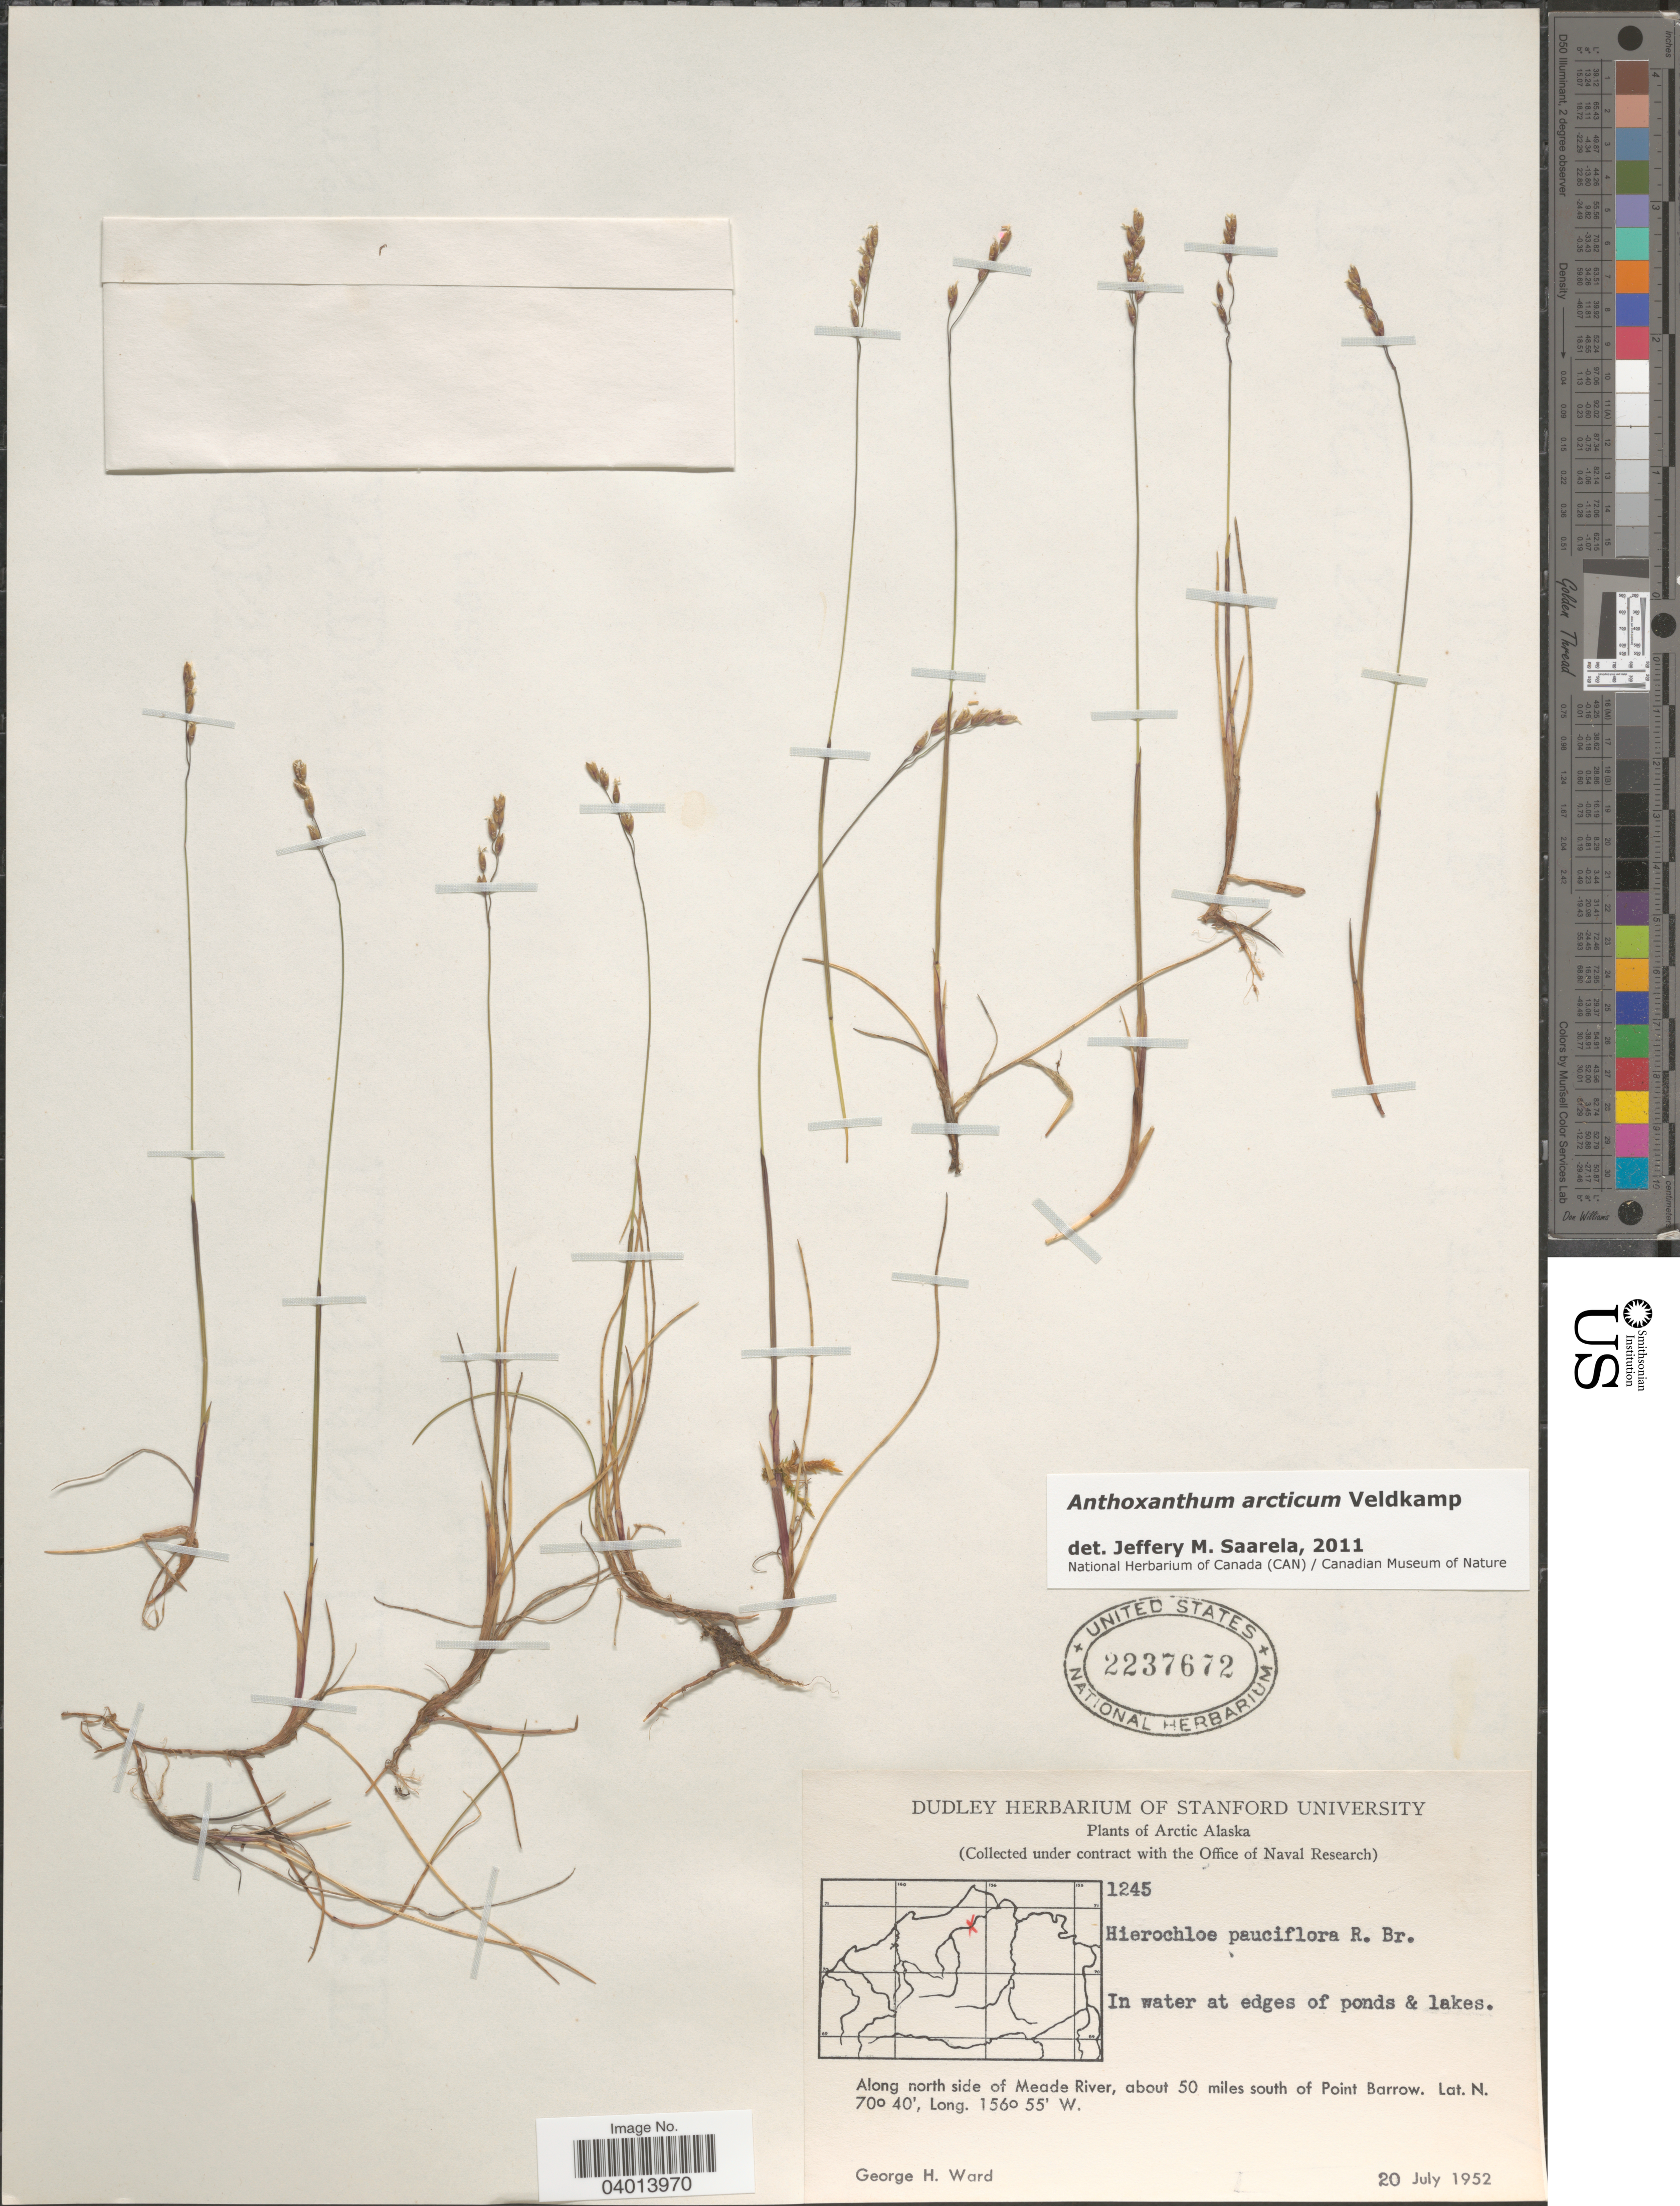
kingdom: Plantae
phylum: Tracheophyta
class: Liliopsida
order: Poales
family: Poaceae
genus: Anthoxanthum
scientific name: Anthoxanthum arcticum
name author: Veldkamp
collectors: G. H. Ward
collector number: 1245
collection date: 1952-07-20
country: United States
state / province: Alaska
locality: Arctic Alaska. In water at edges of ponds & lakes. Along north side of Meade River, about 50 miles south of Point Barrow.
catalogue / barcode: US 2237672